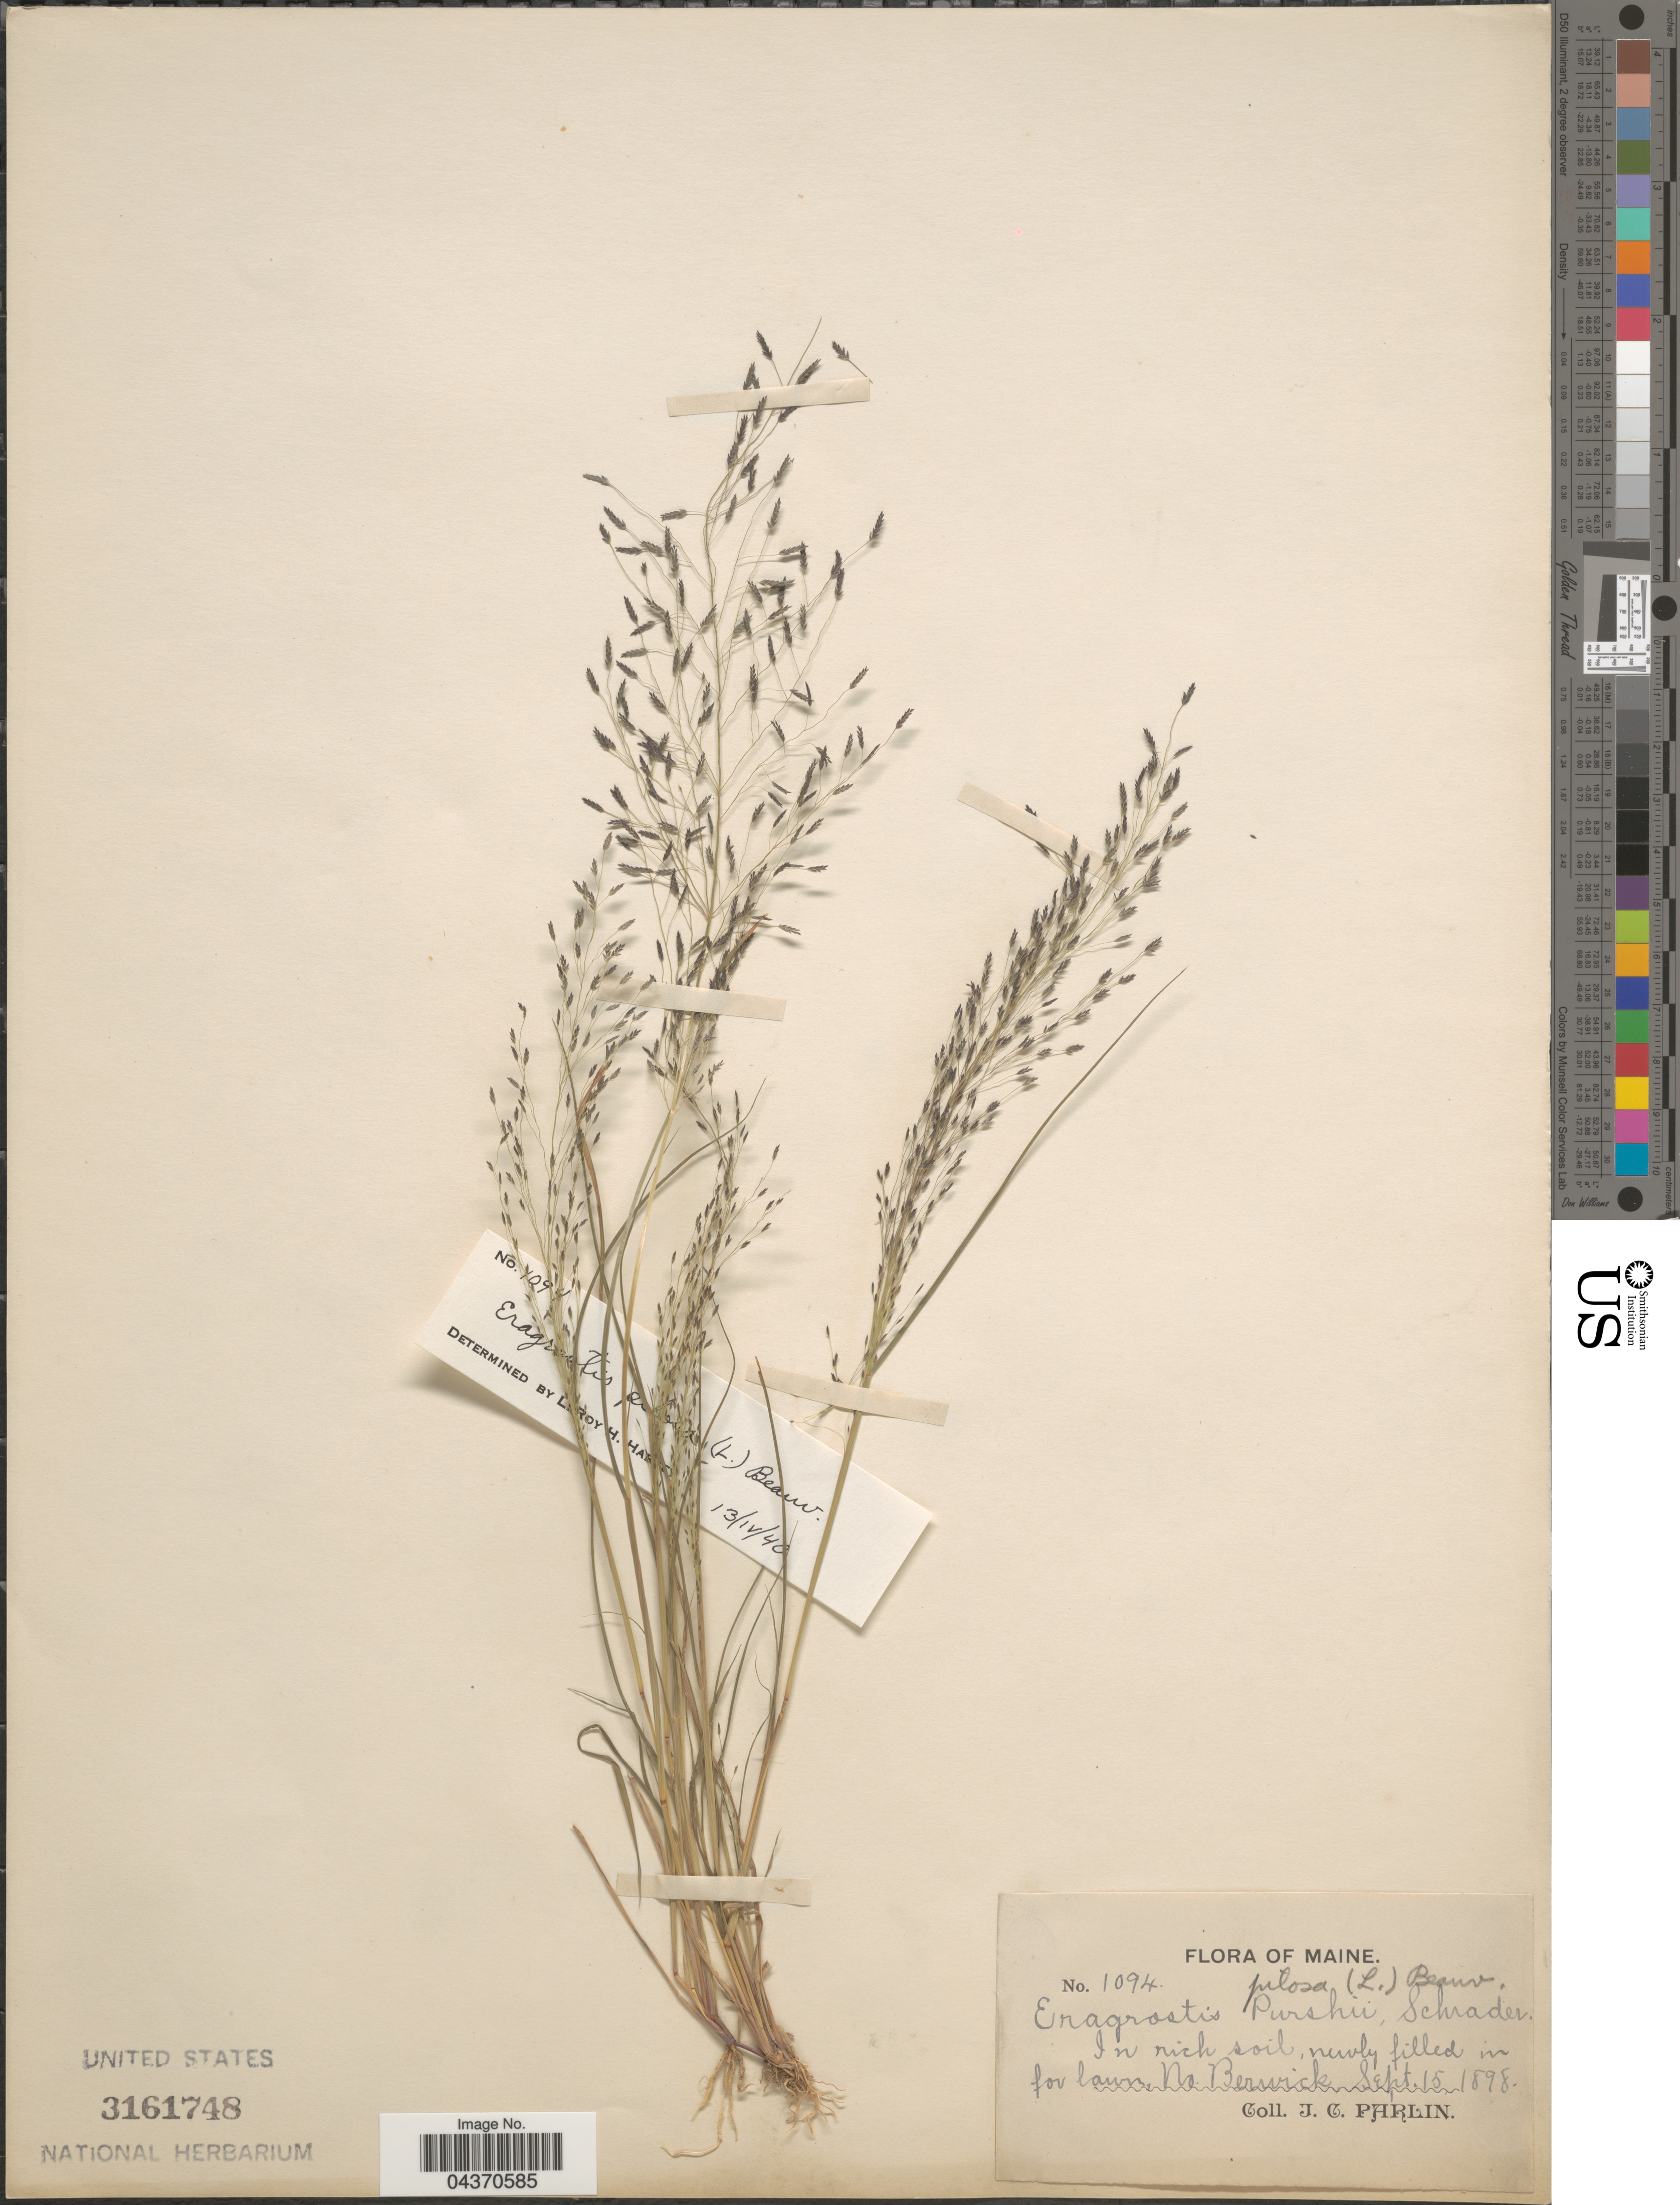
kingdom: Plantae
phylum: Tracheophyta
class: Liliopsida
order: Poales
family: Poaceae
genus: Eragrostis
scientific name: Eragrostis pilosa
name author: (L.) P. Beauv.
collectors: J. Parlin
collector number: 1094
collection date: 1898-09-15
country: United States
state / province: Maine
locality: In rich soil, newly filled in for lawn, No. Berwick.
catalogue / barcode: US 3161748